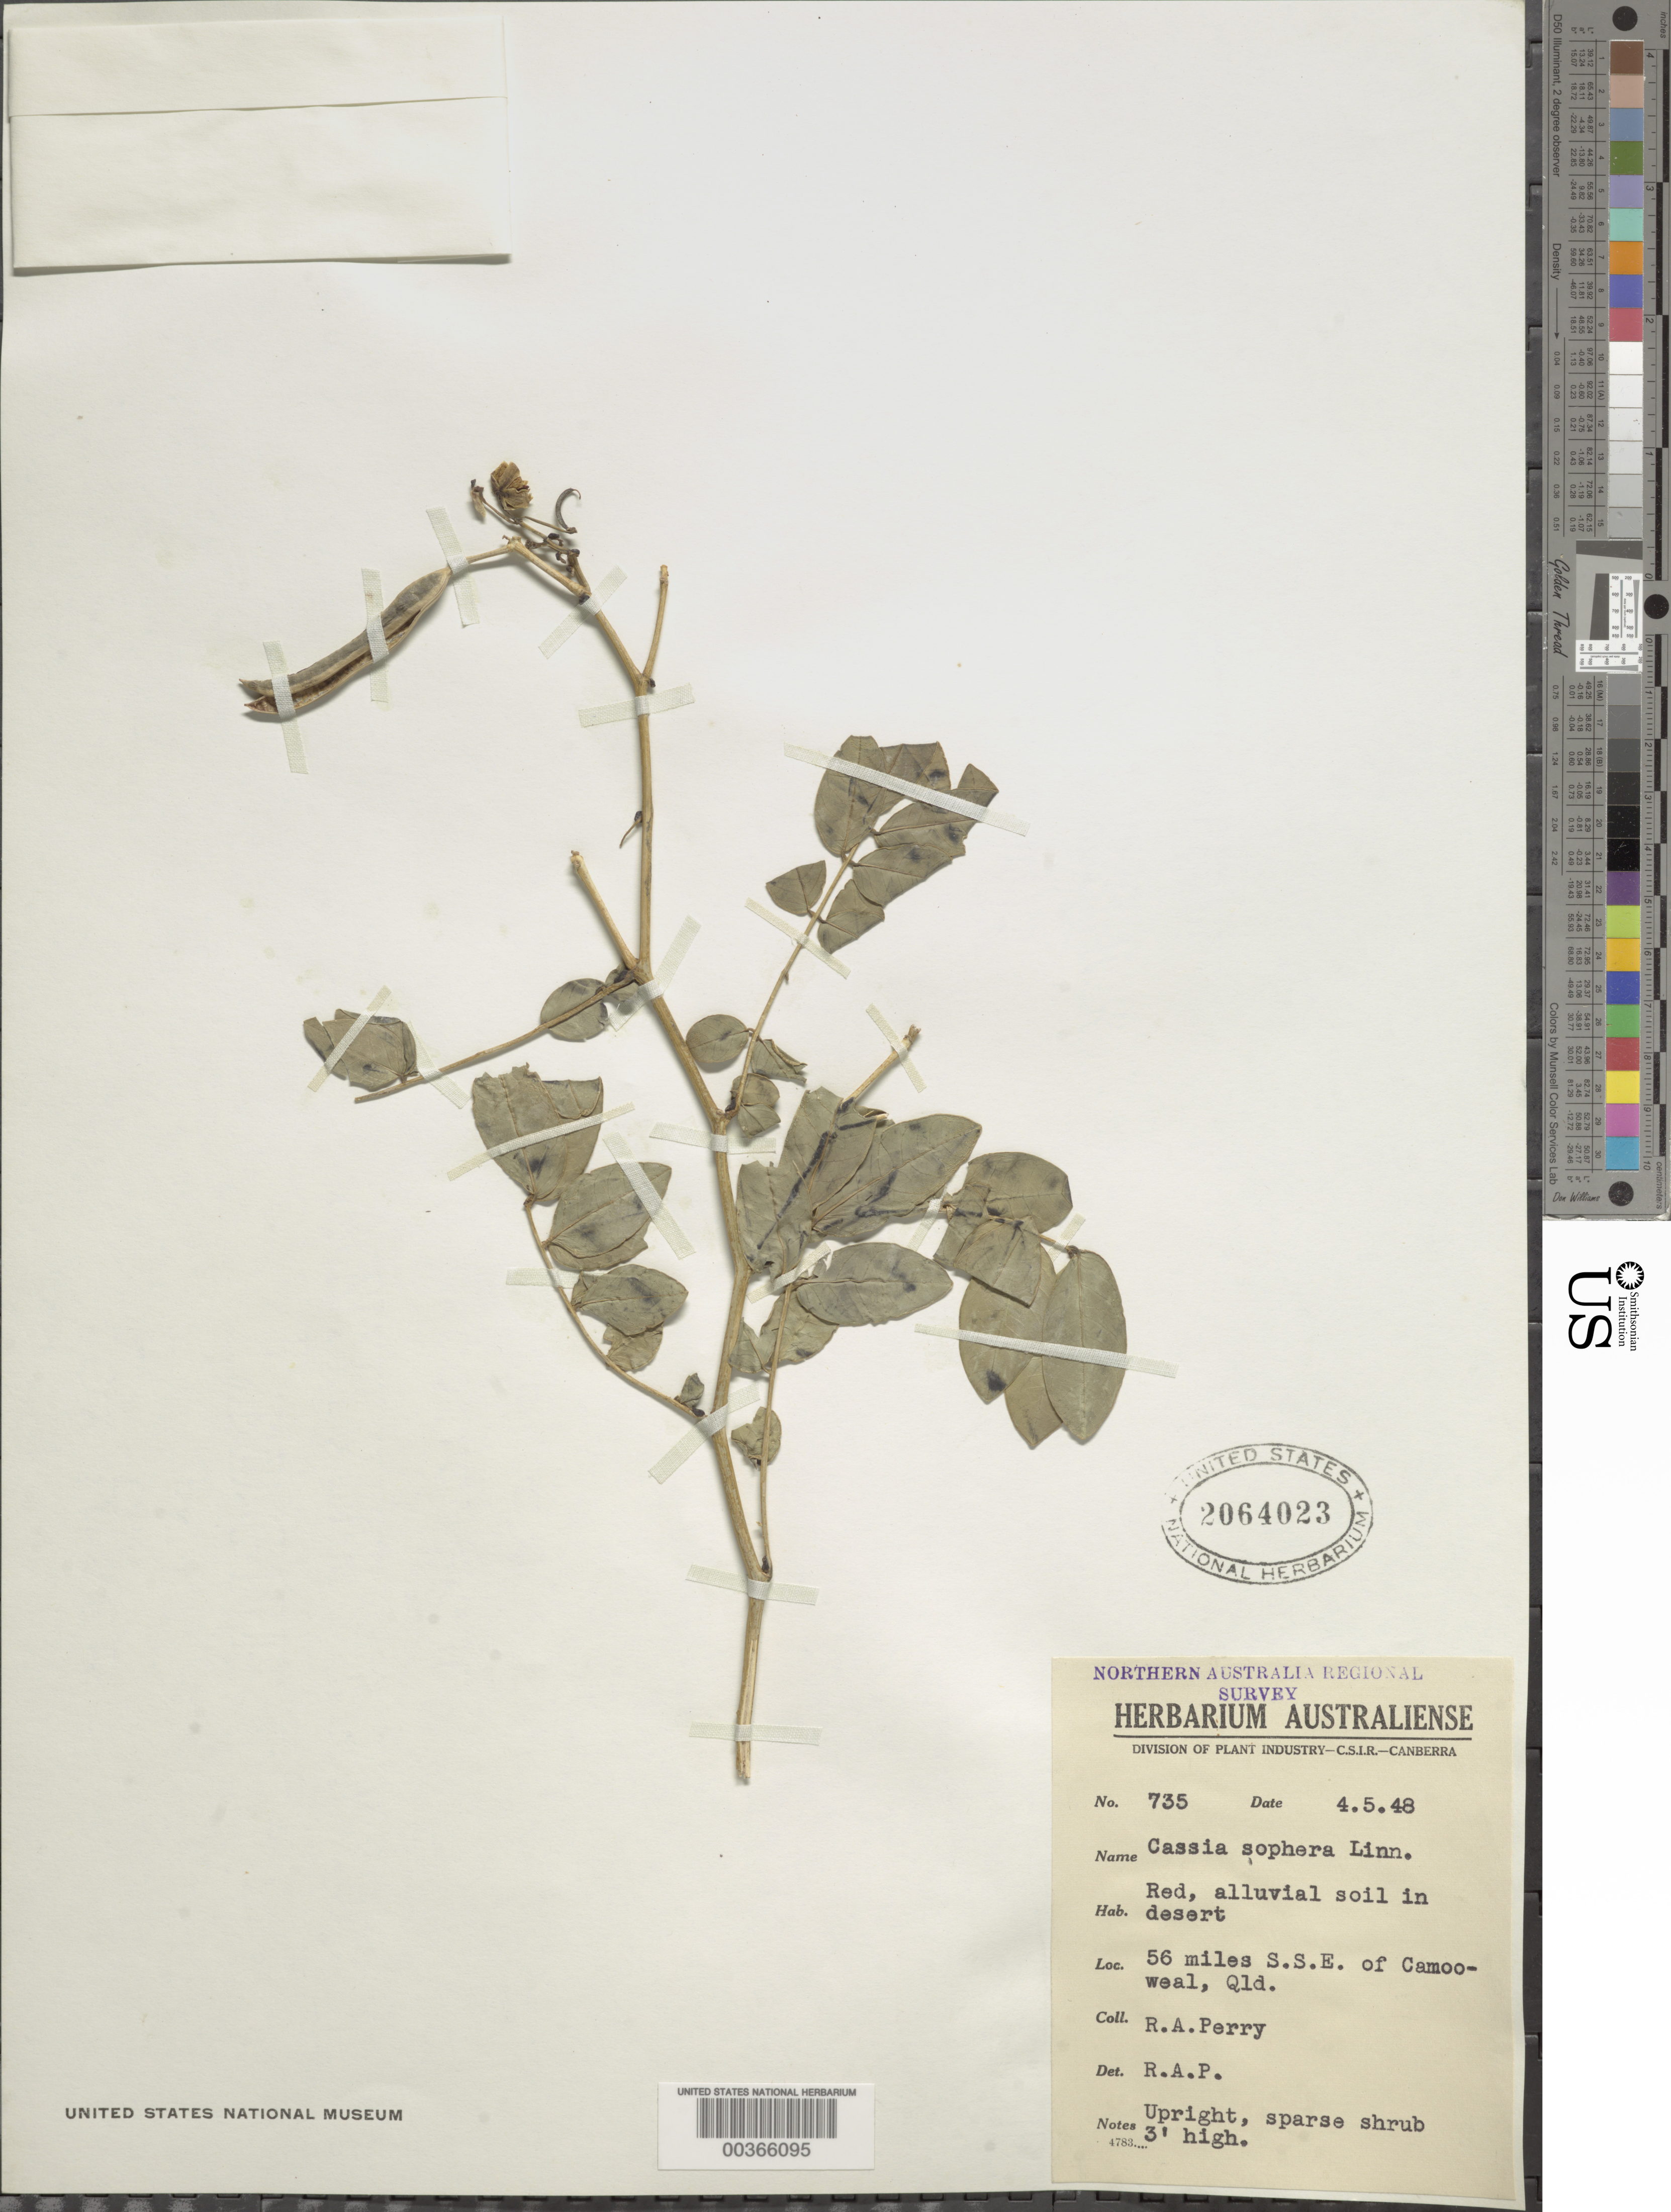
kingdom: Plantae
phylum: Tracheophyta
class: Magnoliopsida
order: Fabales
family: Fabaceae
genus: Senna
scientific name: Senna planitiicola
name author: (Domin) Randell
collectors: Perry, R. A.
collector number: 735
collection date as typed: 04 May 1948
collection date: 1948-05-04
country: Australia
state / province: Queensland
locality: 56 mi sse of camooweal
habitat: Red alluvial soil in desert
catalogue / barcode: US 2064023